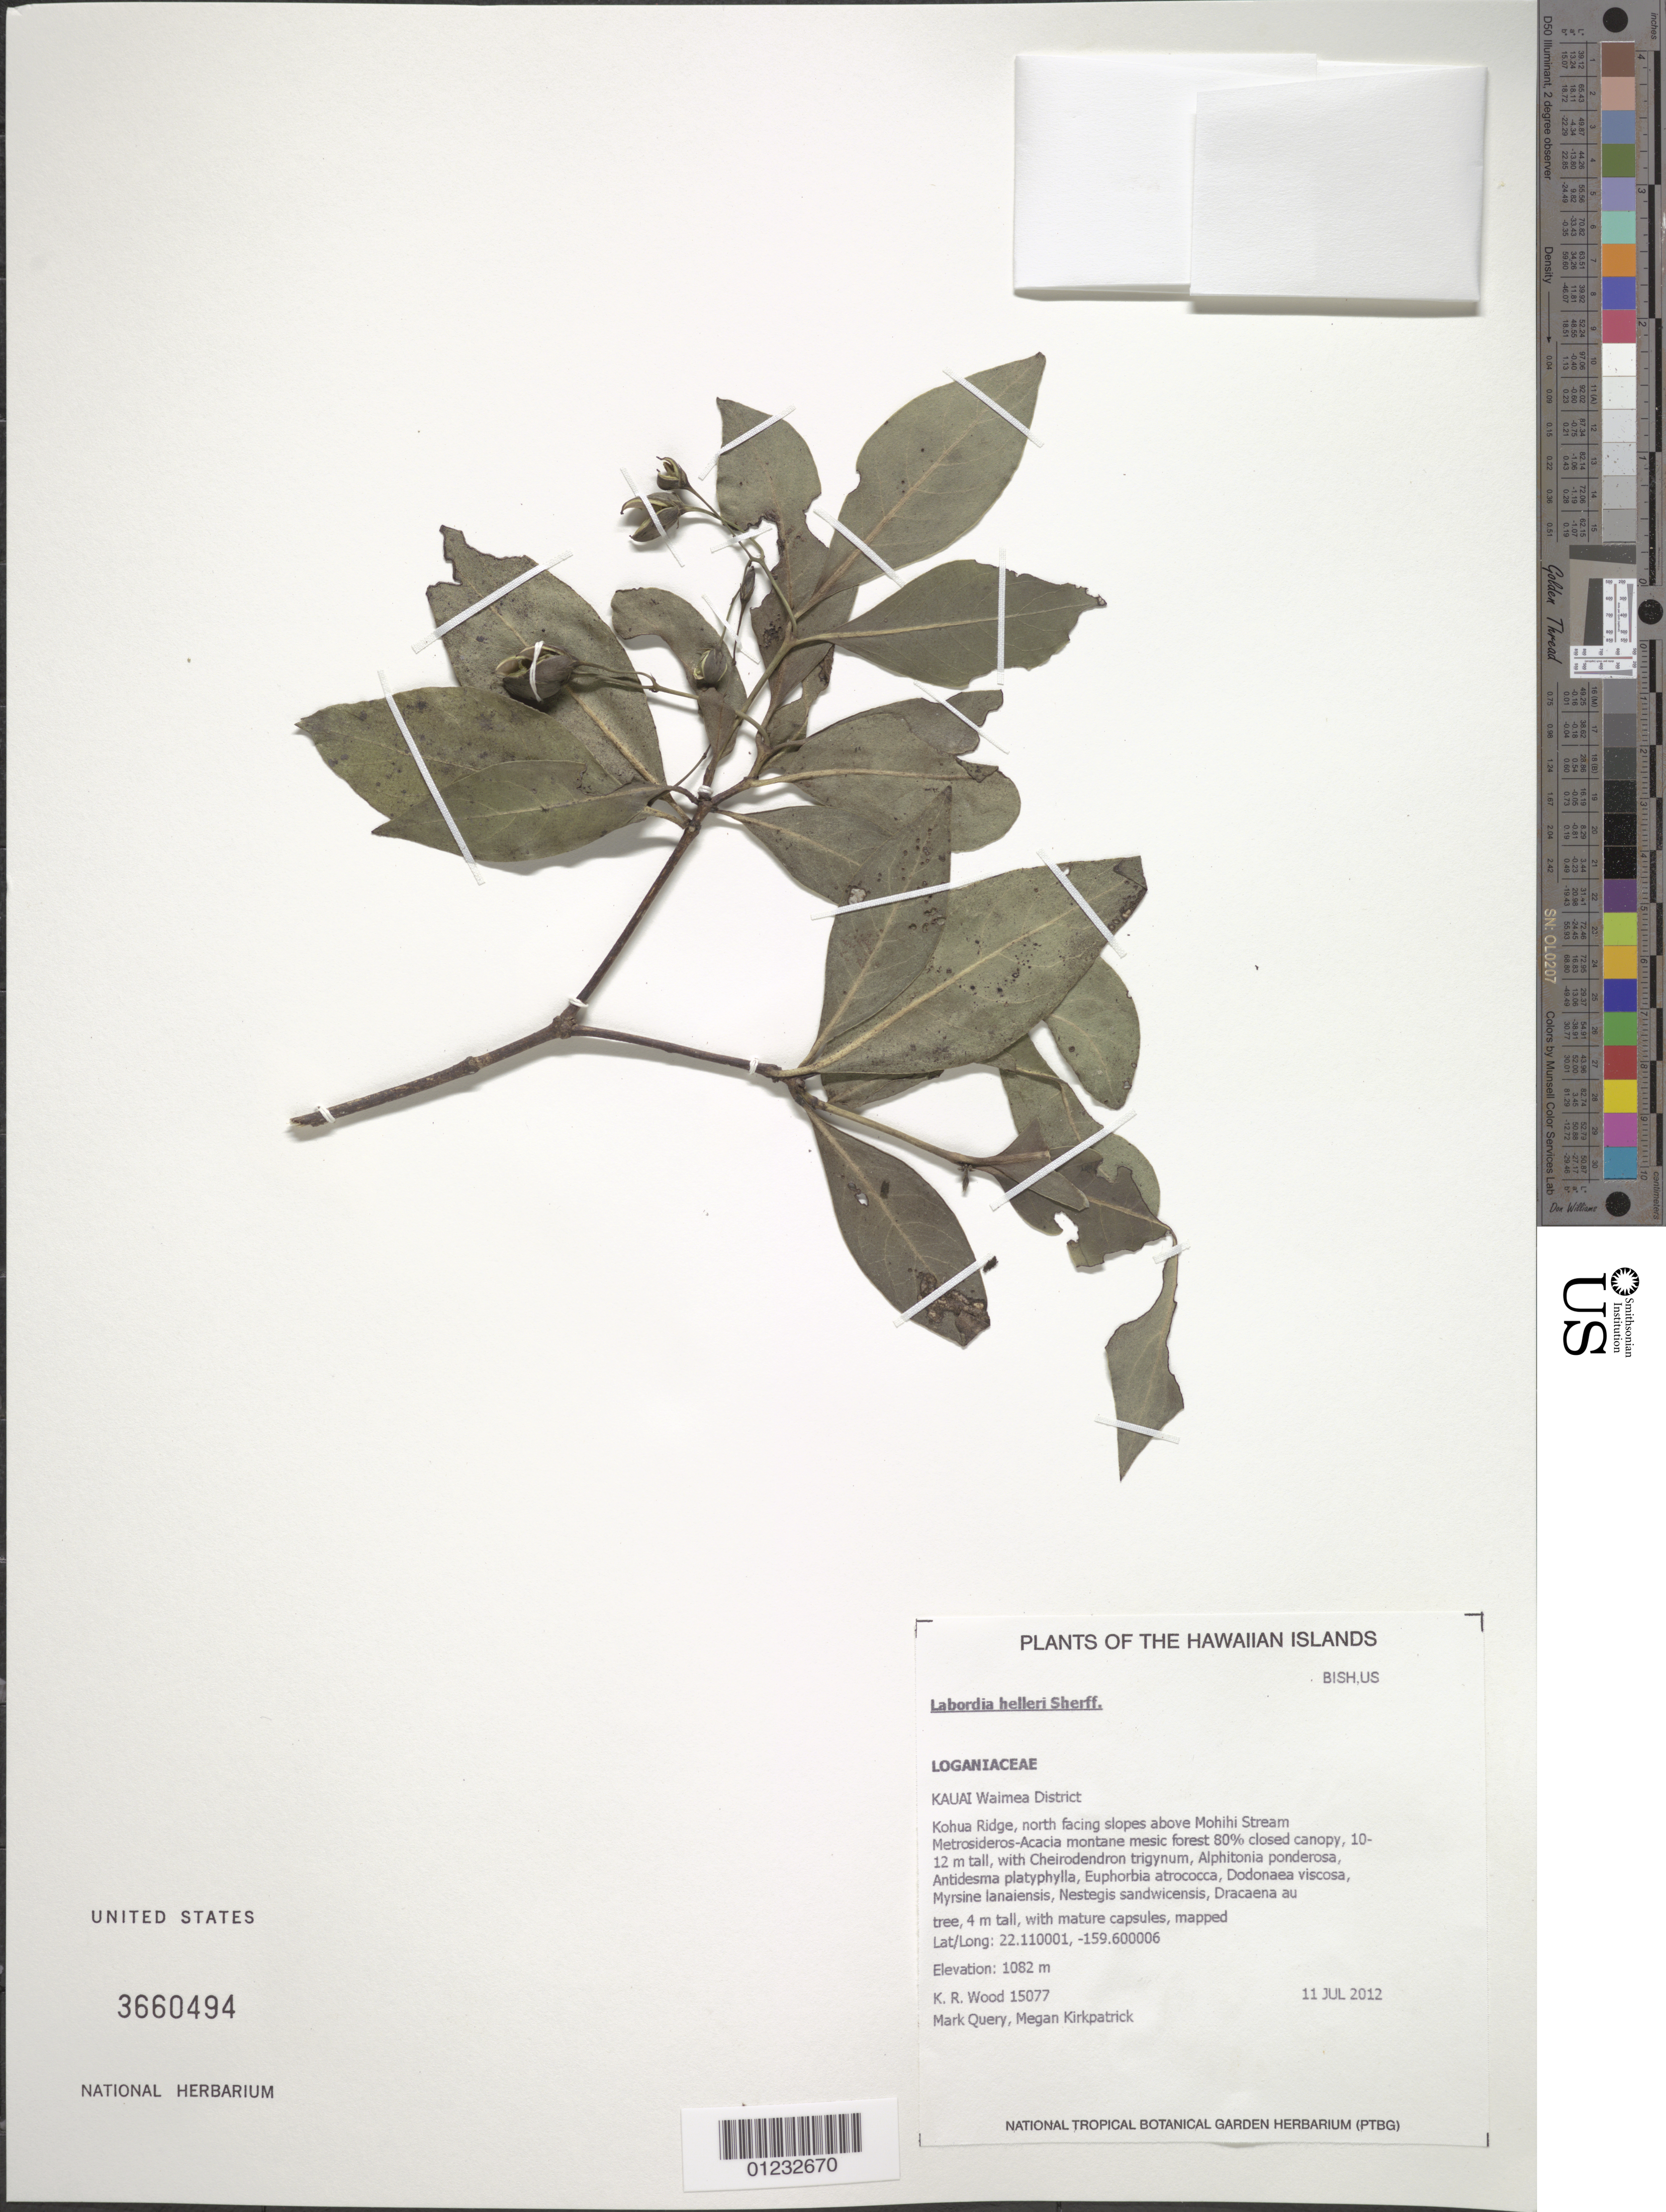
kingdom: Plantae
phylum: Tracheophyta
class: Magnoliopsida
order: Gentianales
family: Loganiaceae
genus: Geniostoma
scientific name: Geniostoma helleri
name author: (Sherff) Byng & Christenh.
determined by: Wagner, W. L., (BOT), Smithsonian Institution - National Museum of Natural History (UNITED STATES)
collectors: K. R. Wood, M. Query & M. Kirkpatrick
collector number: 15077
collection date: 2012-07-11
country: United States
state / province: Hawaii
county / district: Kauai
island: Kaua'i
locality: Waimea District, Kohua Ridge, north facing slopes above Mohihi Stream.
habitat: Montane mesic forest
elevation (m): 1082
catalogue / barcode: US 3660494